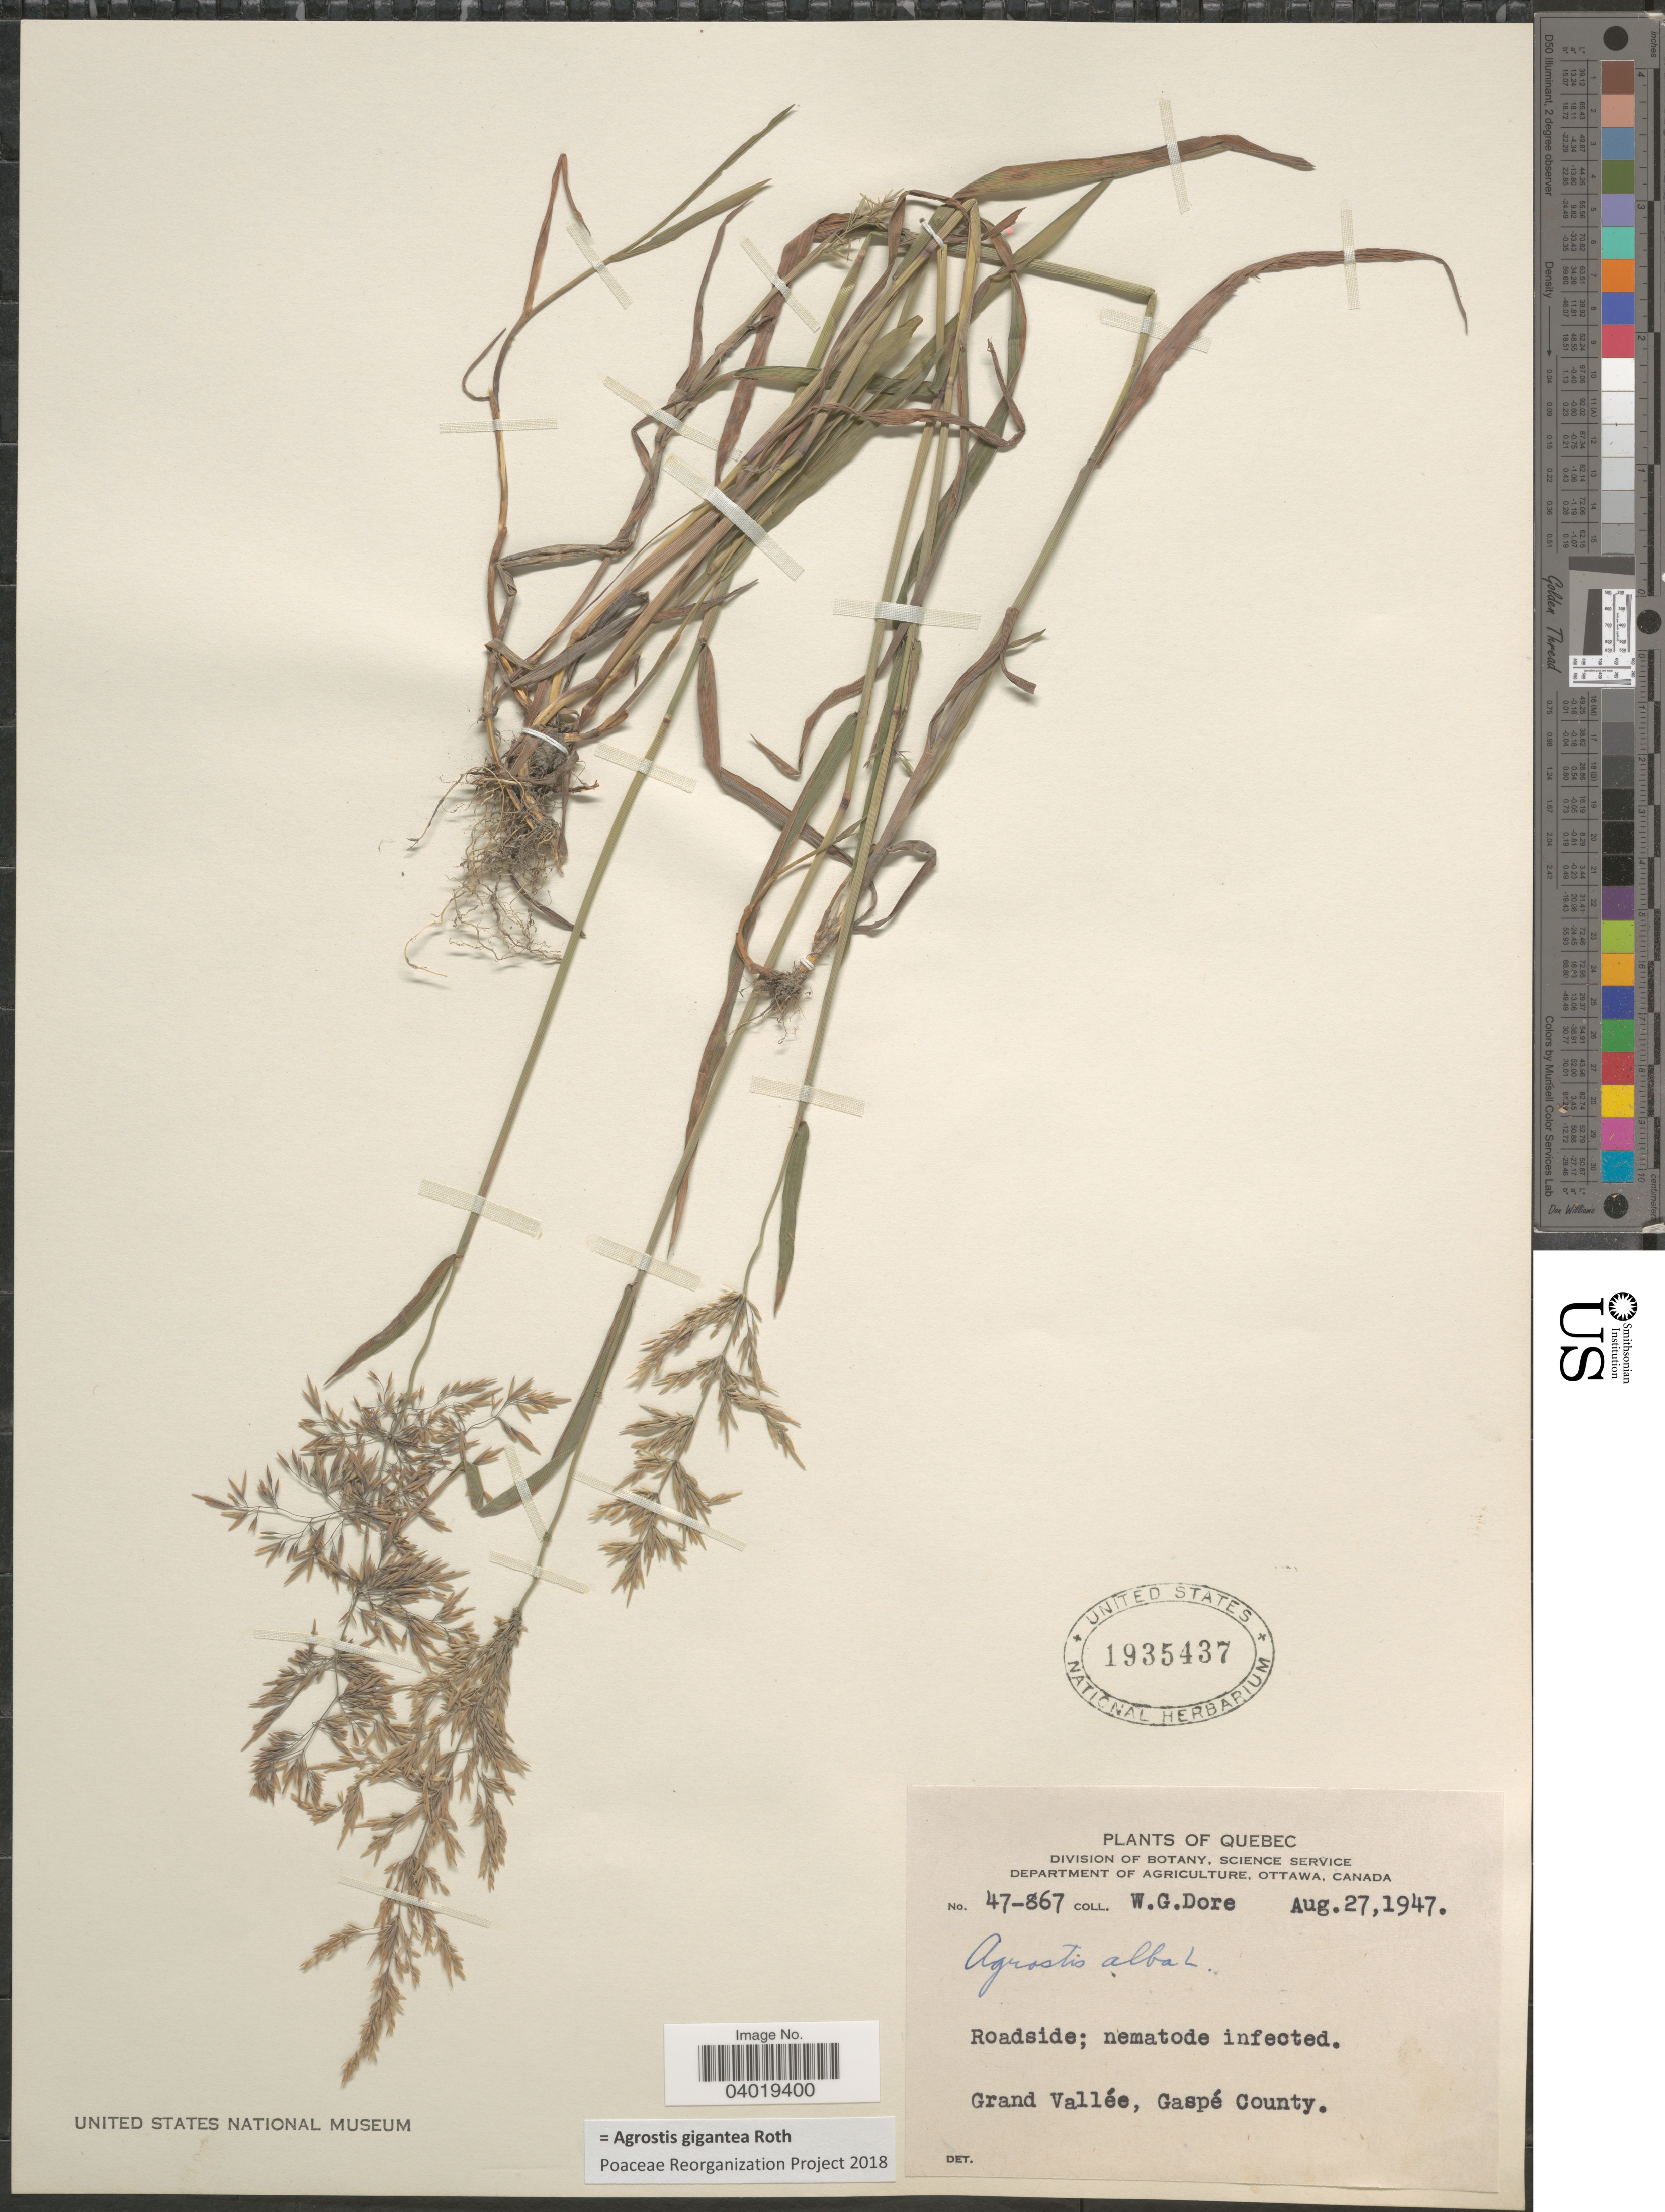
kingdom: Plantae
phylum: Tracheophyta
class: Liliopsida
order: Poales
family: Poaceae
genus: Agrostis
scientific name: Agrostis gigantea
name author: Roth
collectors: W. Dore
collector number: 47-867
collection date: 1947-08-27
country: Canada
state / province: Quebec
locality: Grand Vallée, Gaspé County.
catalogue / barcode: US 1935437